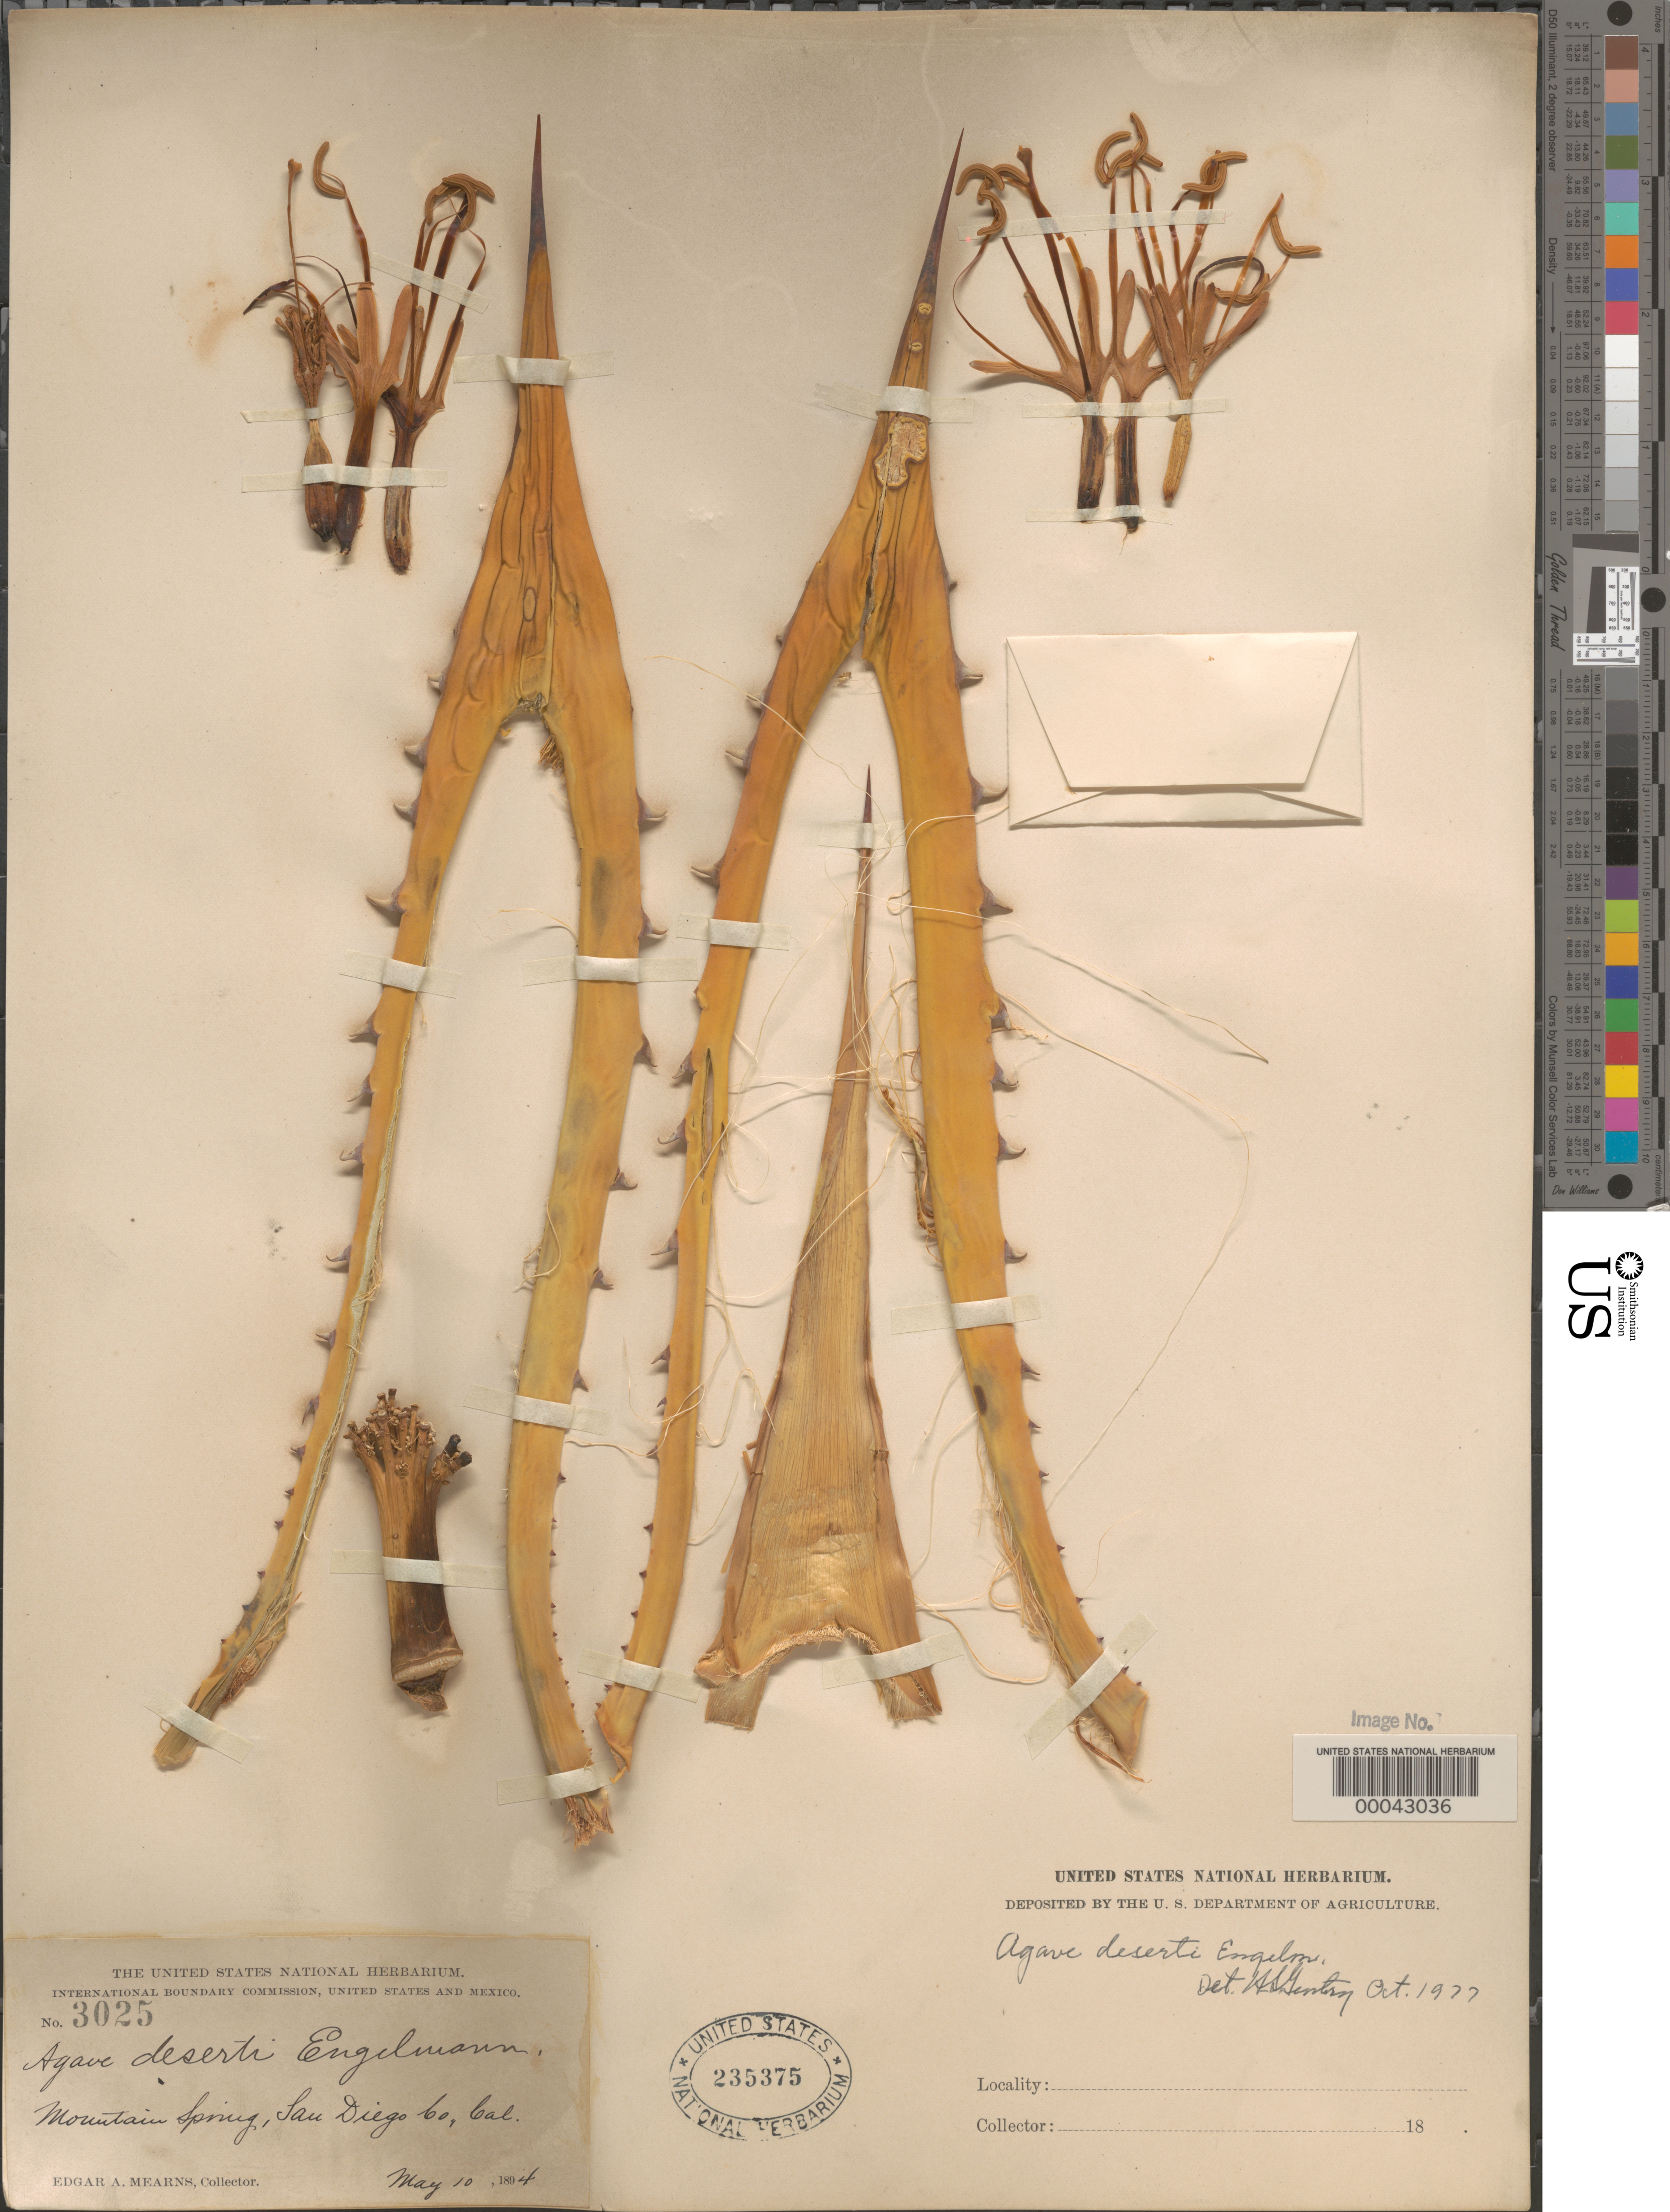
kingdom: Plantae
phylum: Tracheophyta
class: Liliopsida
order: Asparagales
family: Asparagaceae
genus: Agave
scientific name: Agave deserti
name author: Engelm.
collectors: E. A. Mearns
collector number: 3025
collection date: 1894-05-10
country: United States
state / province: California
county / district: San Diego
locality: Mountain Spring, San Diego Co.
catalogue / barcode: US 235375